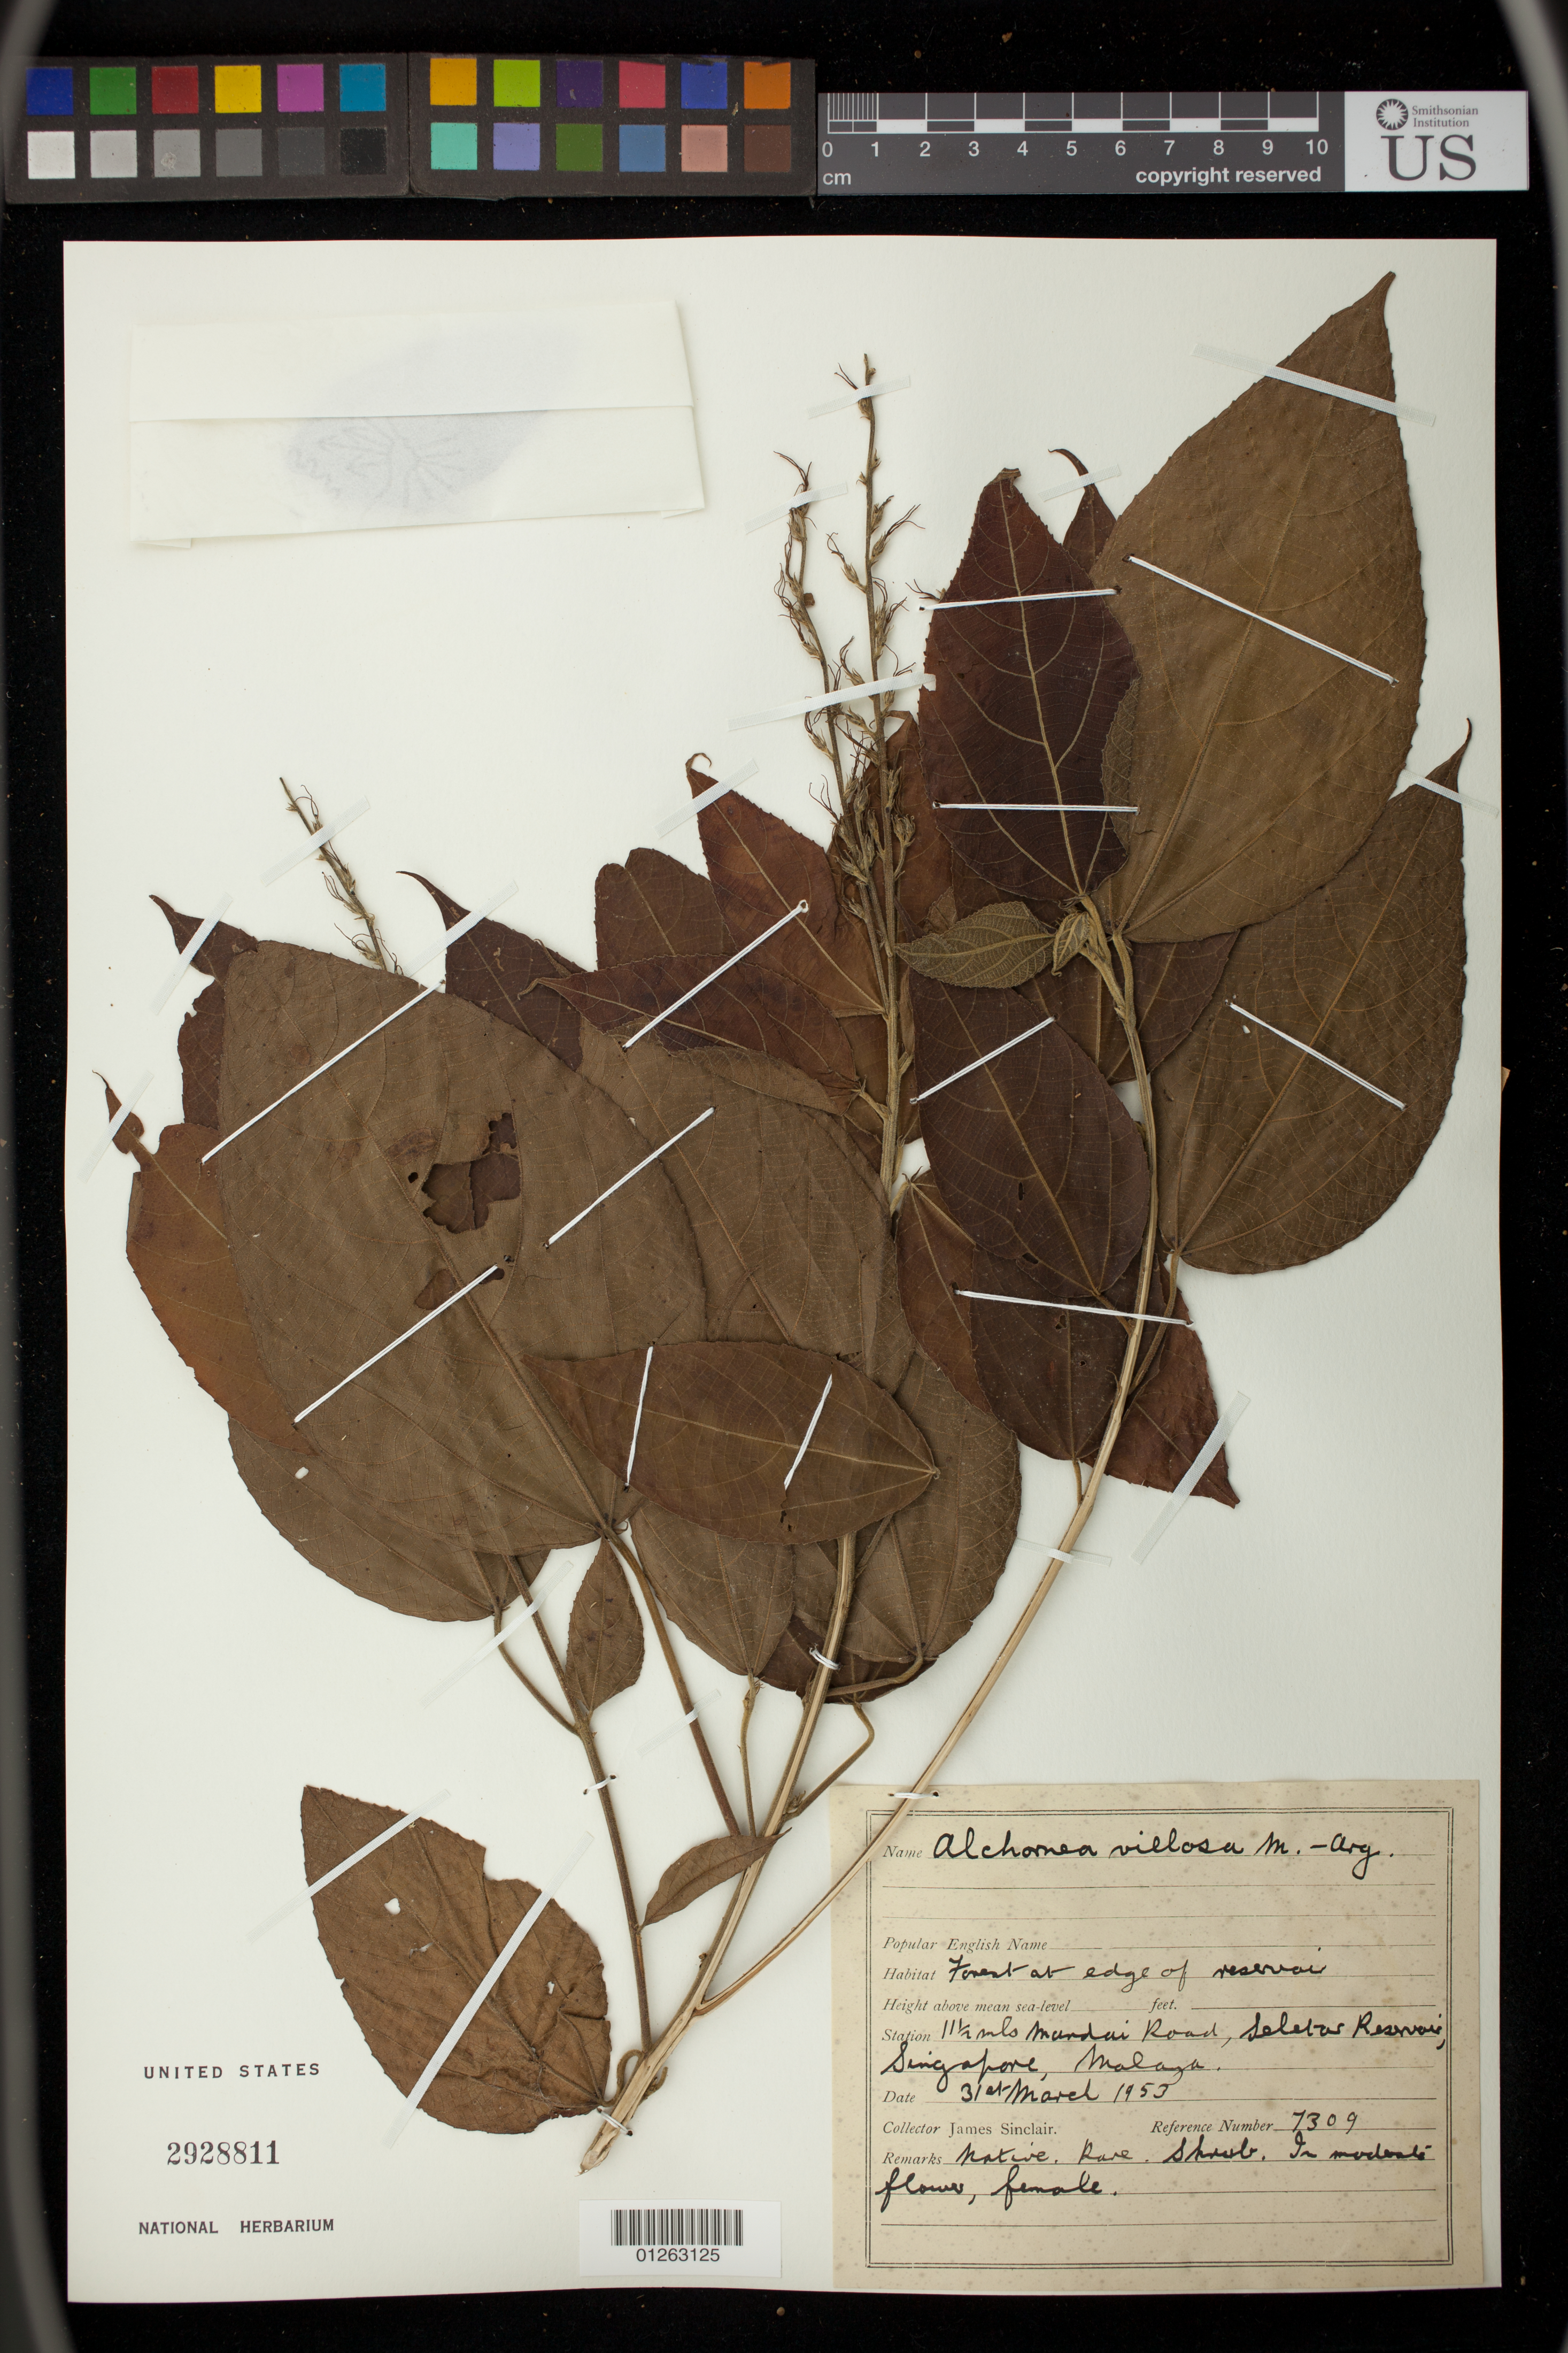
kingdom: Plantae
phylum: Tracheophyta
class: Magnoliopsida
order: Malpighiales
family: Euphorbiaceae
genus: Alchornea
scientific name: Alchornea villosa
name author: (Benth.) Müll. Arg.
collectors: J. Sinclair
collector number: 7309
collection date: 1953-03-31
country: Singapore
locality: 11 1/2 Mundair[?] Road, Seletas Reservoir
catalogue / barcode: US 2928811